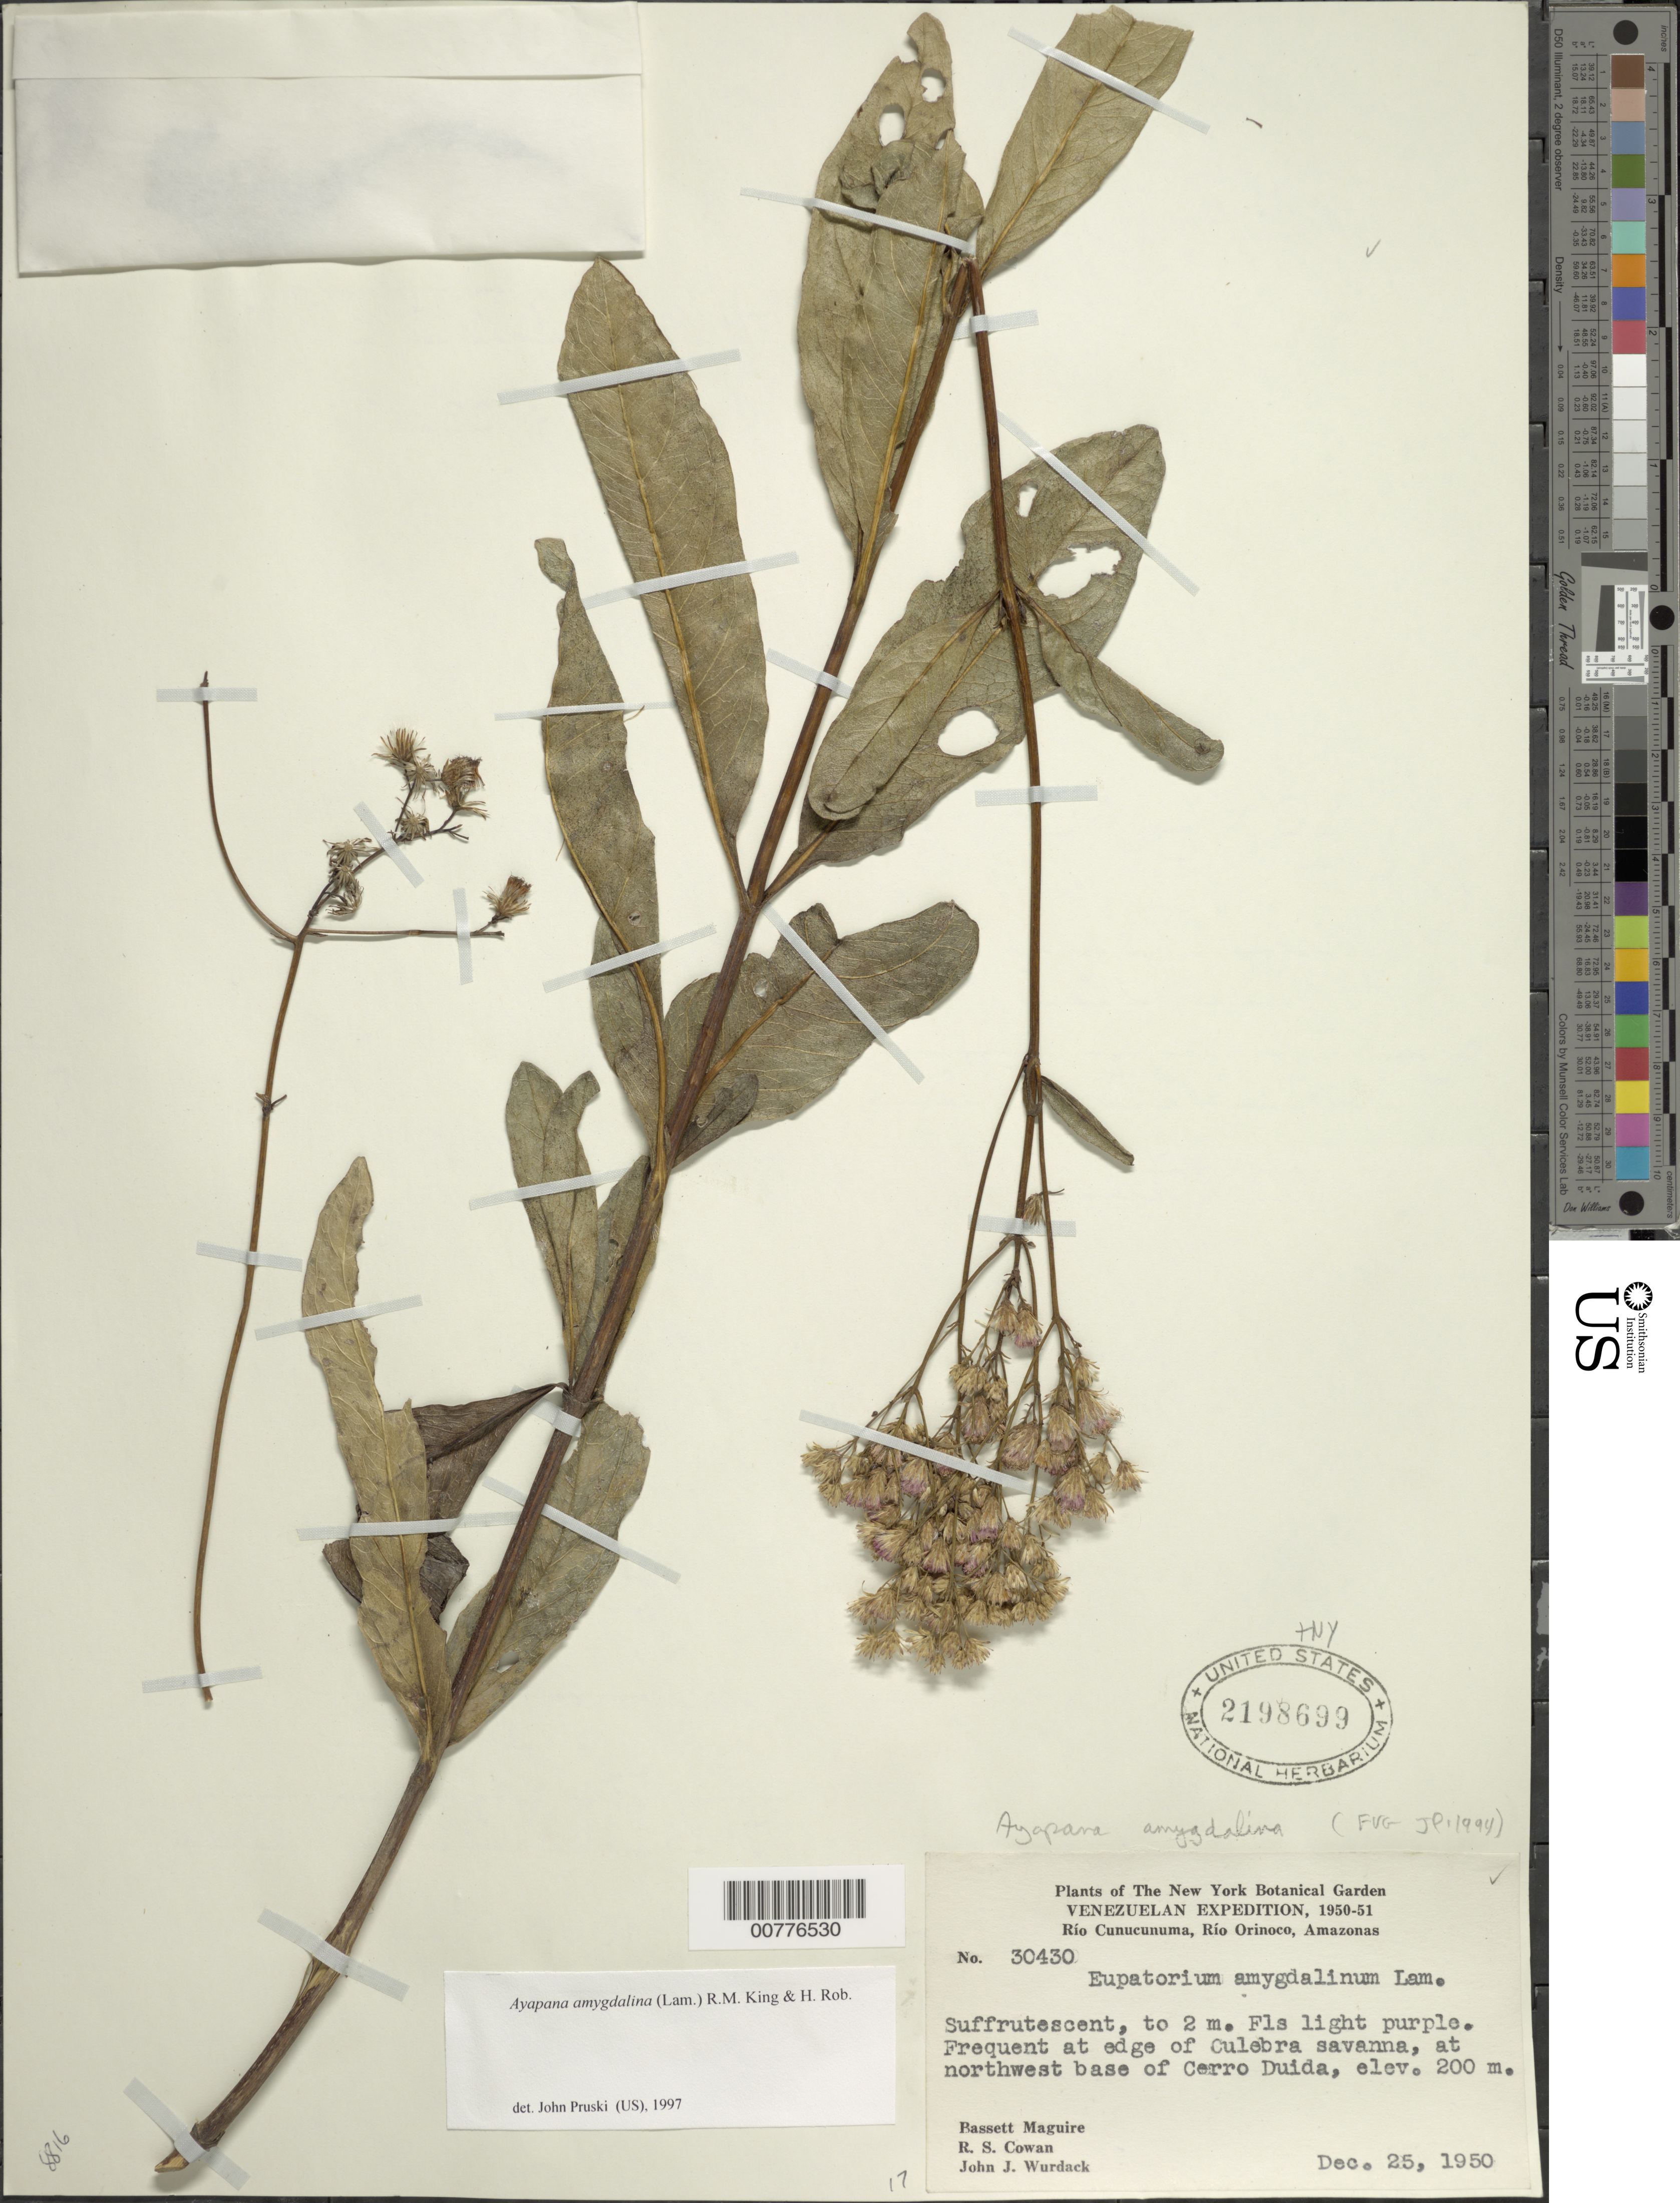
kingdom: Plantae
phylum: Tracheophyta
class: Magnoliopsida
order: Asterales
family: Asteraceae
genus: Ayapana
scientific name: Ayapana amygdalina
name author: (Lam.) R.M. King & H. Rob.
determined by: Pruski, J. F.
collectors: B. Maguire, R. S. Cowan & J. J. Wurdack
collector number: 30430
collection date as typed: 25-Dec-50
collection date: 1950-12-25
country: Venezuela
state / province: Amazonas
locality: Cerro Duida, NW base; Culebra Savanna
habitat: Edge of savanna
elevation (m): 200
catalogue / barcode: US 2198699